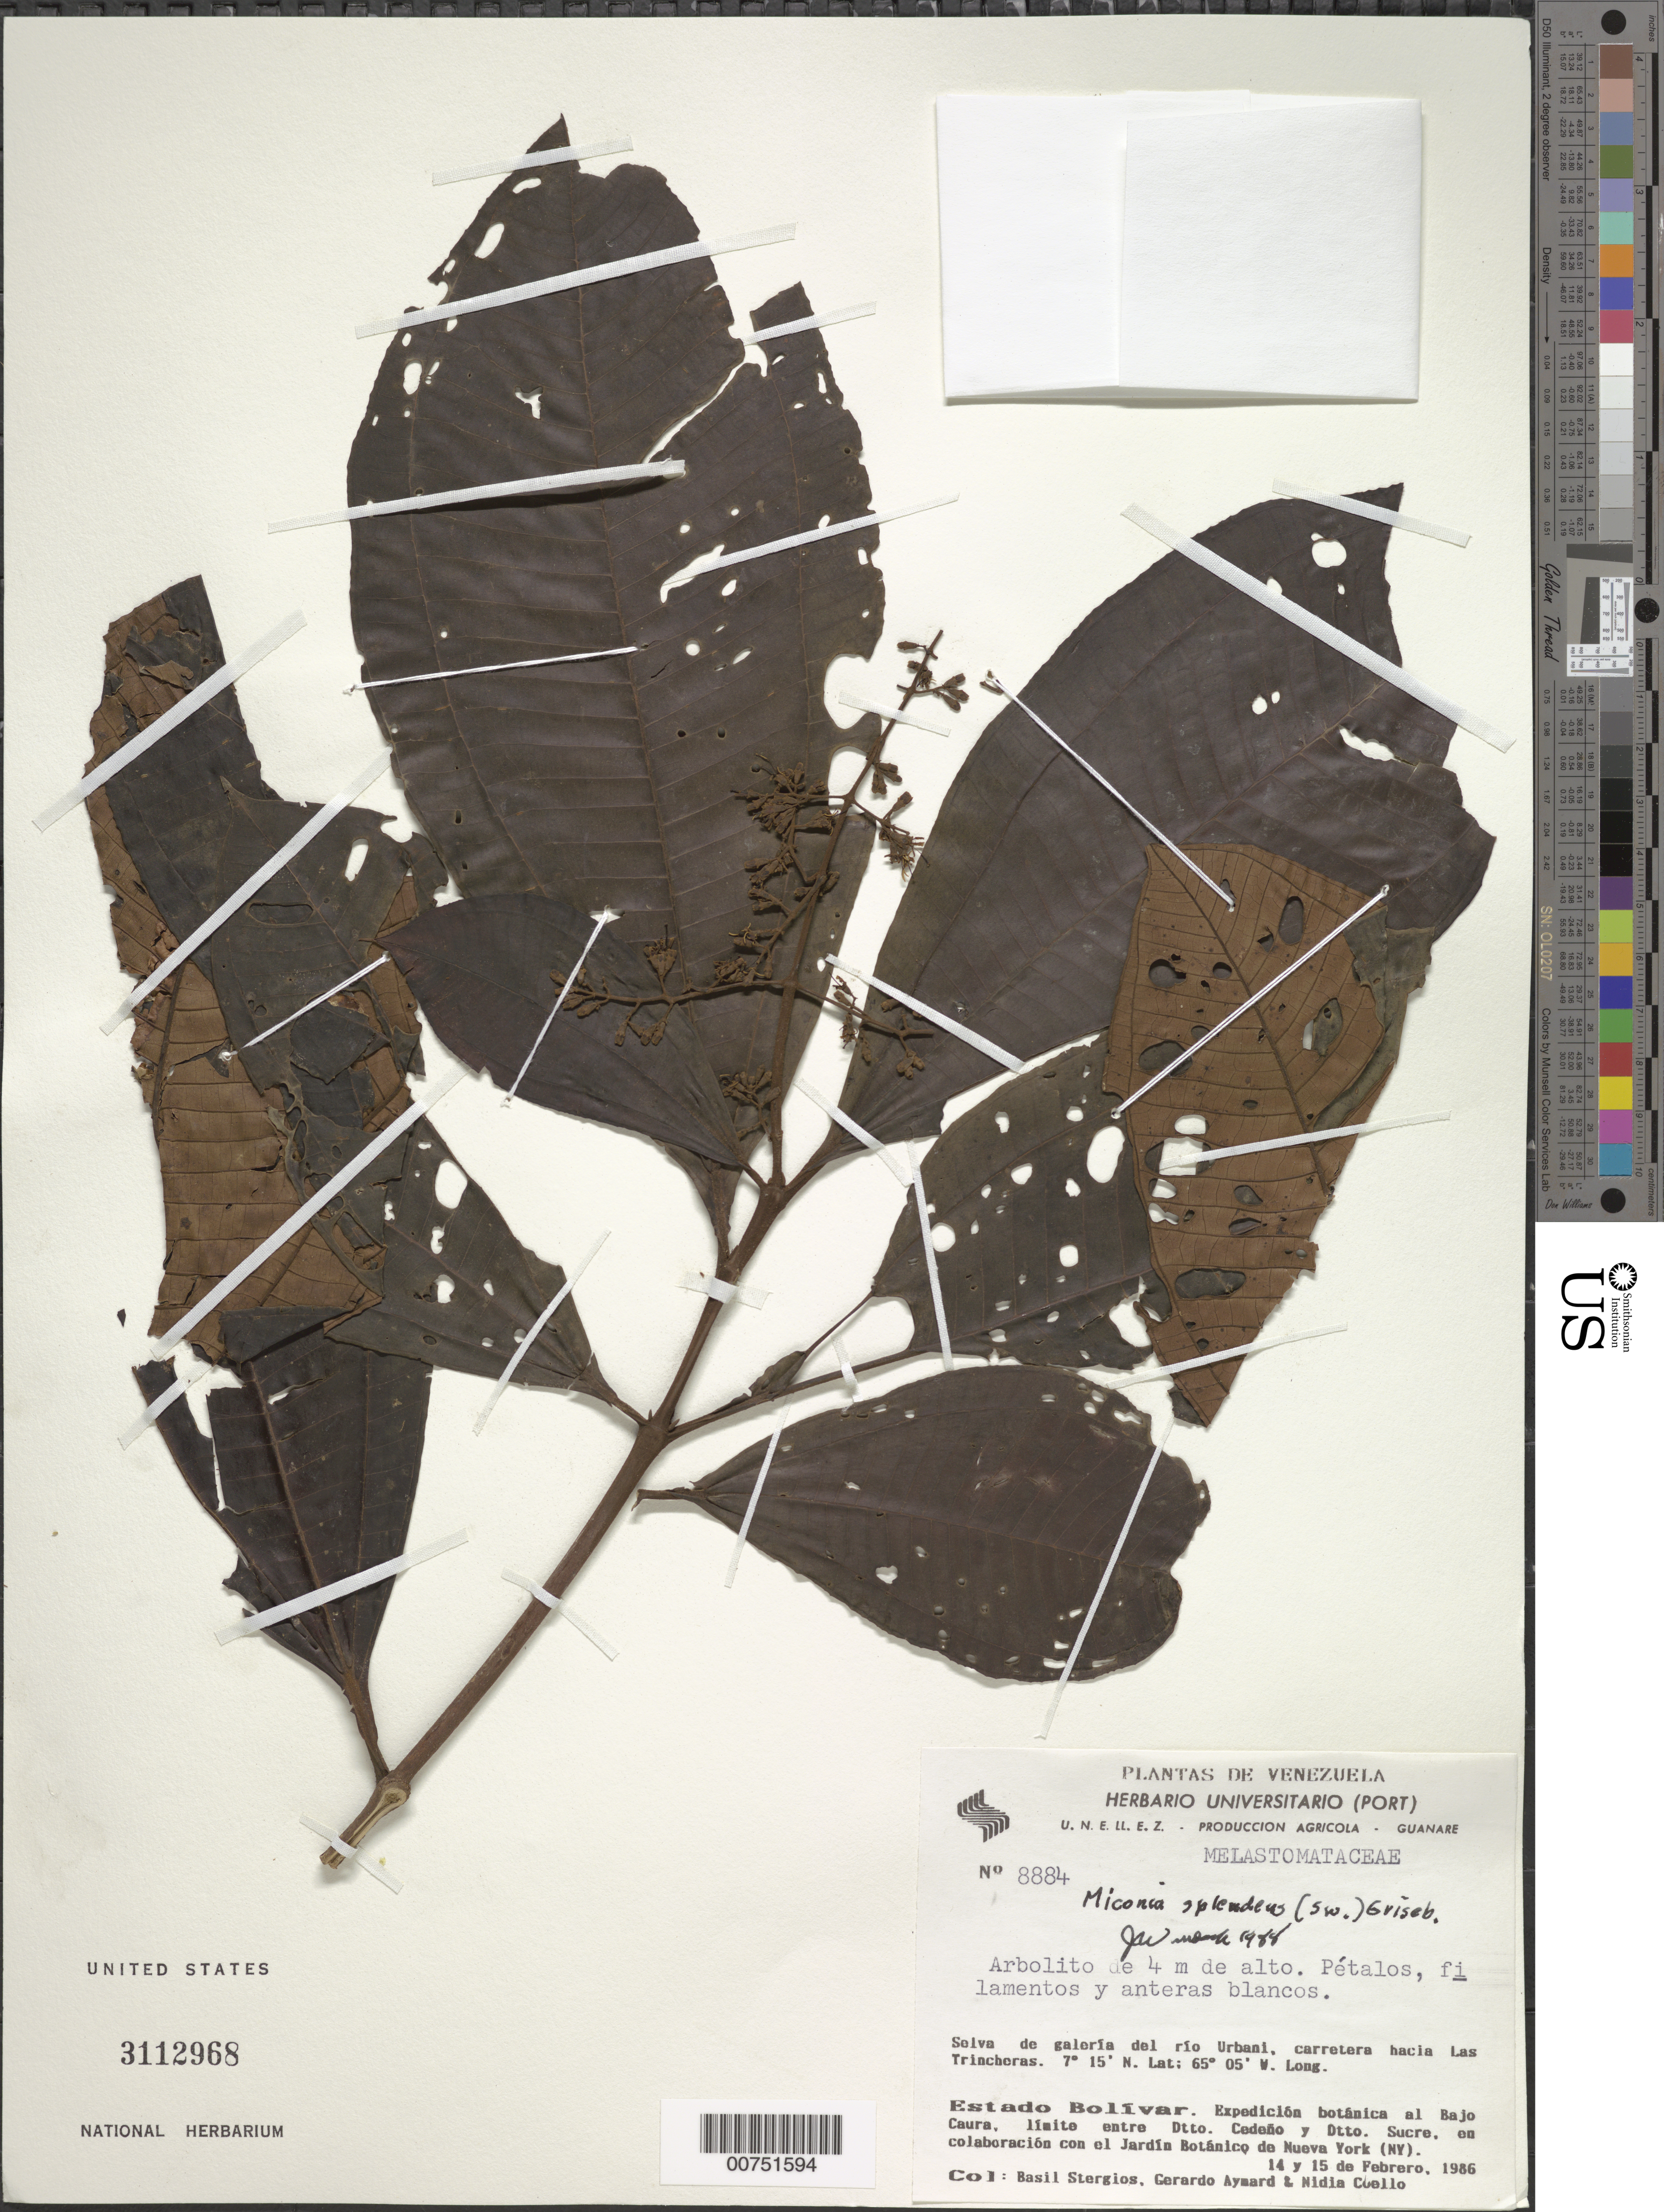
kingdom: Plantae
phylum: Tracheophyta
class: Magnoliopsida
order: Myrtales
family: Melastomataceae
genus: Miconia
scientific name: Miconia splendens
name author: (Sw.) Griseb.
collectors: B. G. Stergios, G. A. Aymard & N. L. Cuello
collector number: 8884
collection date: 1986-02-14/1986-02-15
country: Venezuela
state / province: Bolívar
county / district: Cedeño / Sucre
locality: Bajo Caura, límite entre Dtto. Cedeño y Dtto. Sucre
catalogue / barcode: US 3112968